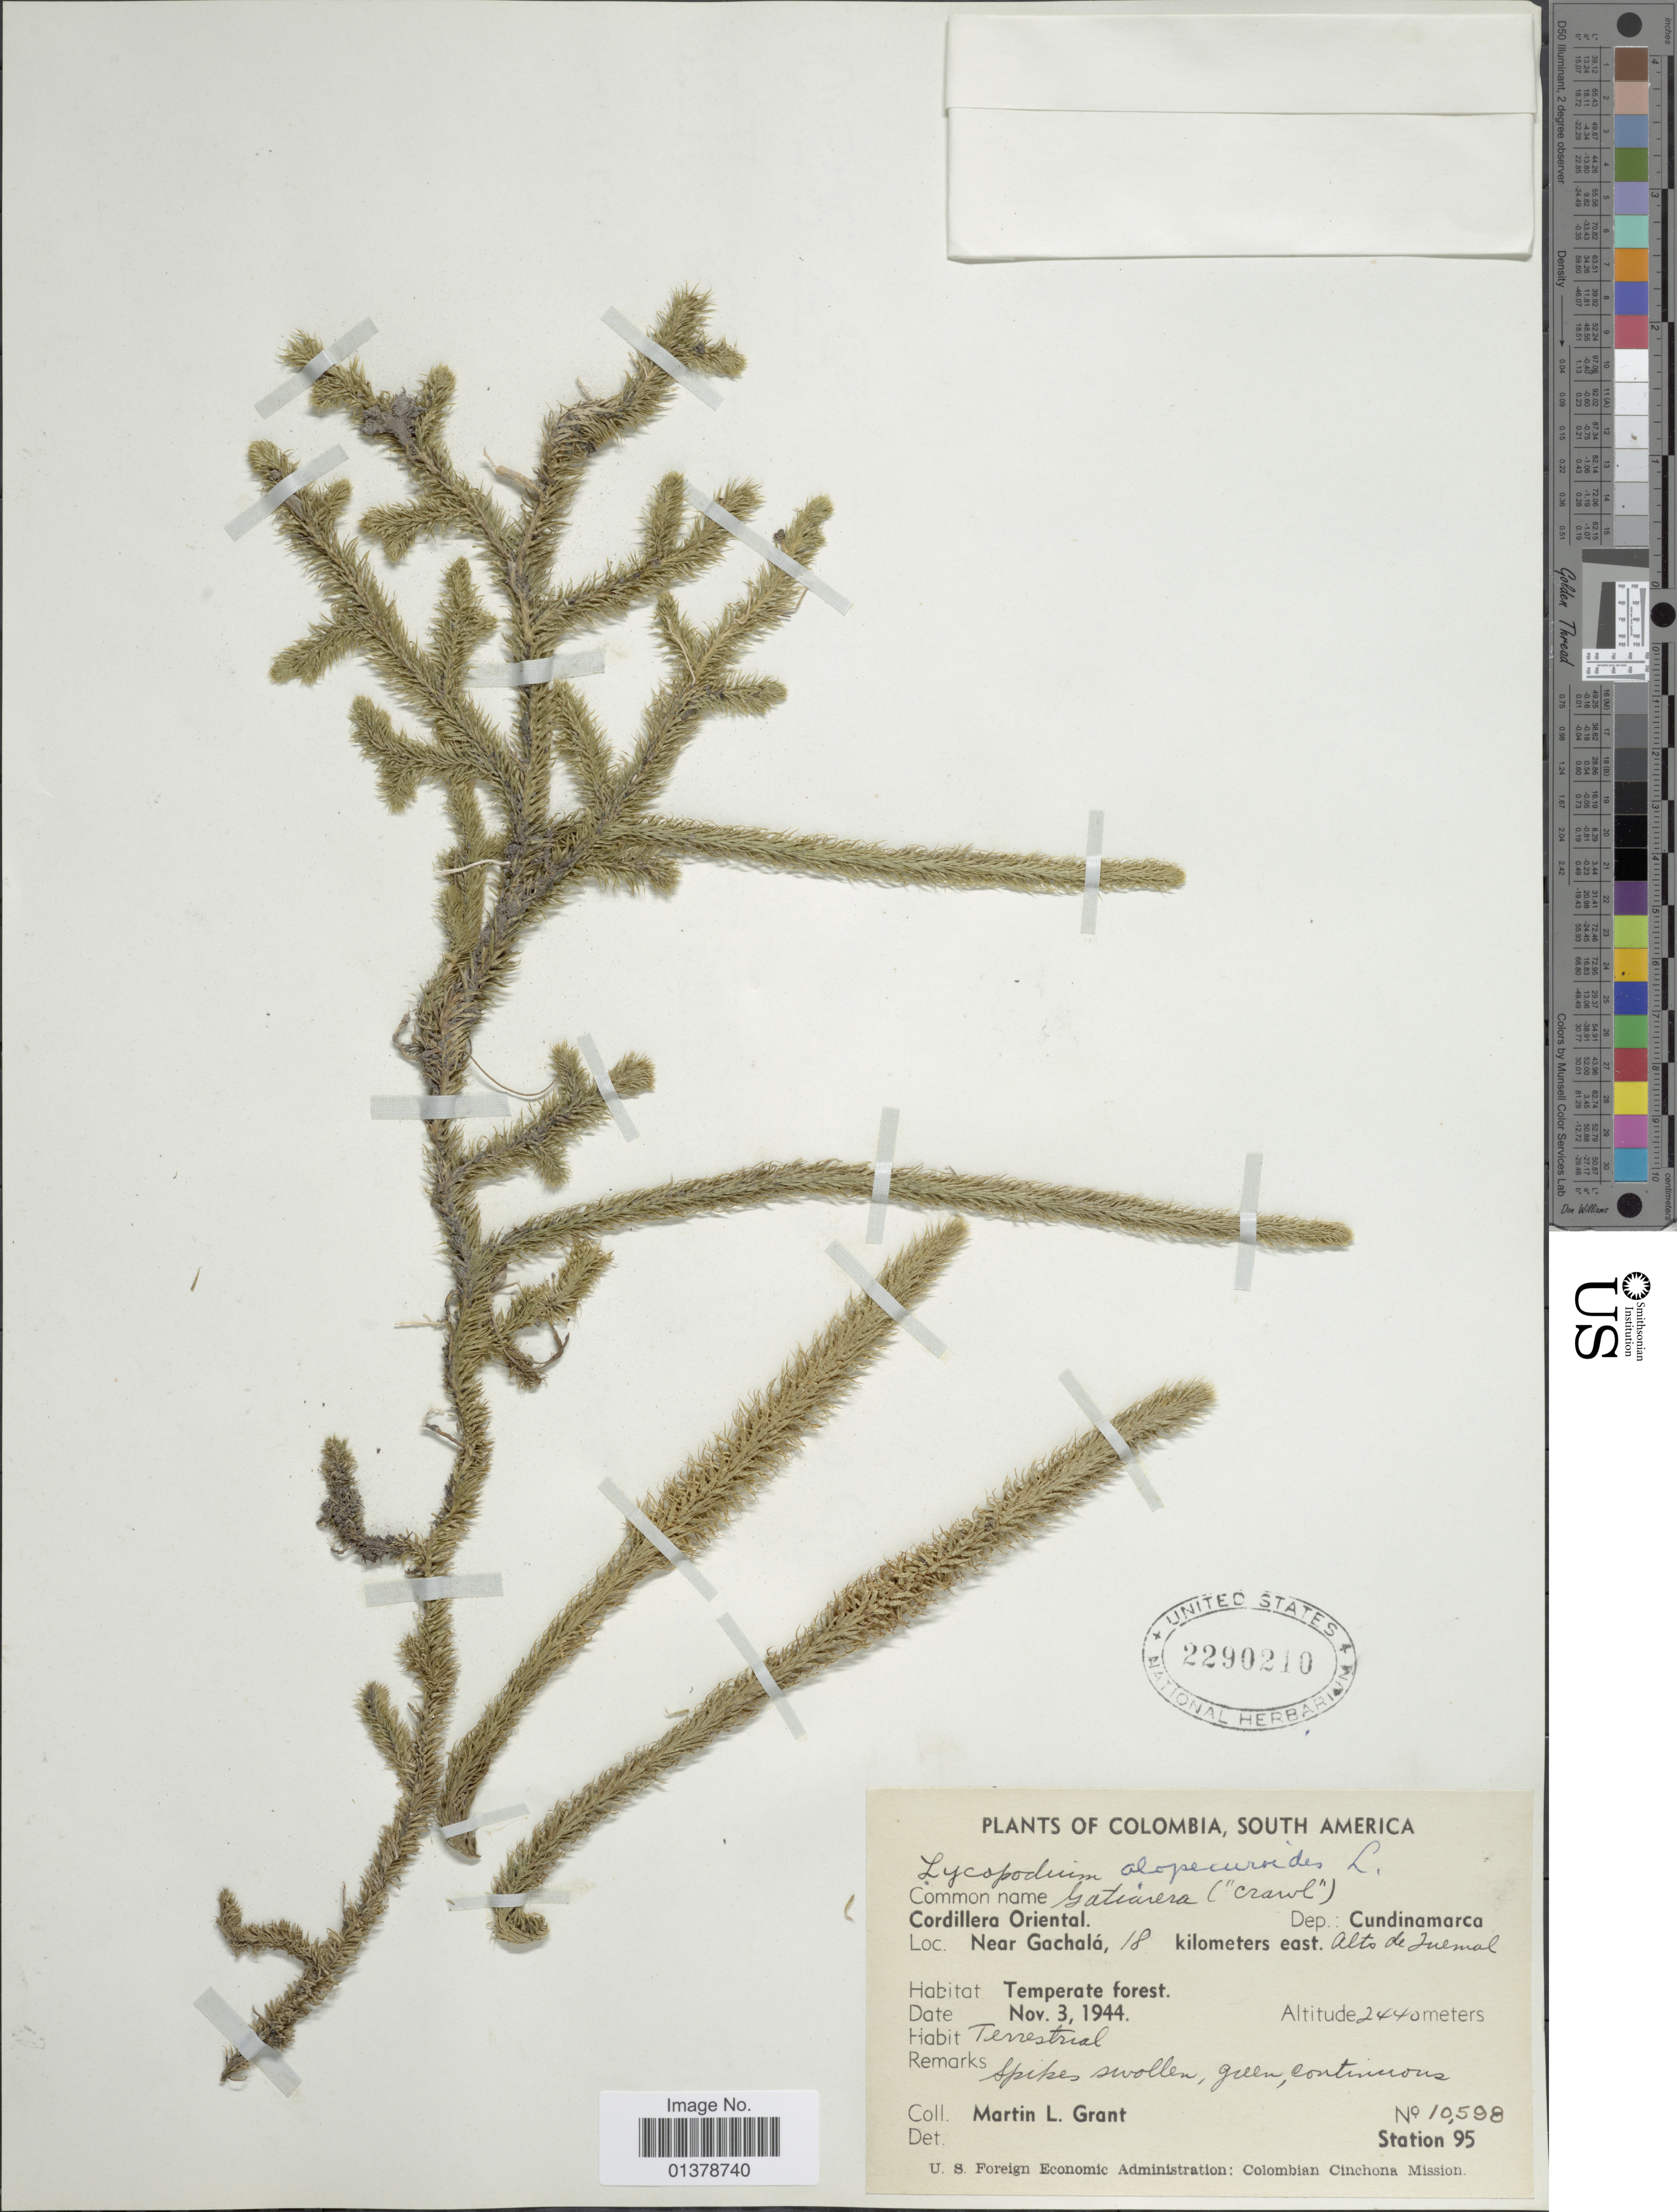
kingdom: Plantae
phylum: Tracheophyta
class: Lycopodiopsida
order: Lycopodiales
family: Lycopodiaceae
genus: Lycopodiella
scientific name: Lycopodiella alopecuroides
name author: (L.) Cranfill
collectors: M. L. Grant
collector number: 10598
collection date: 1944-11-03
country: Colombia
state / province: Cundinamarca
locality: Cordillera Oriental, Near Gachala, 18 kilometers east alto de Juemal [interpreted]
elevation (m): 2440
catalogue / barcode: US 2290210